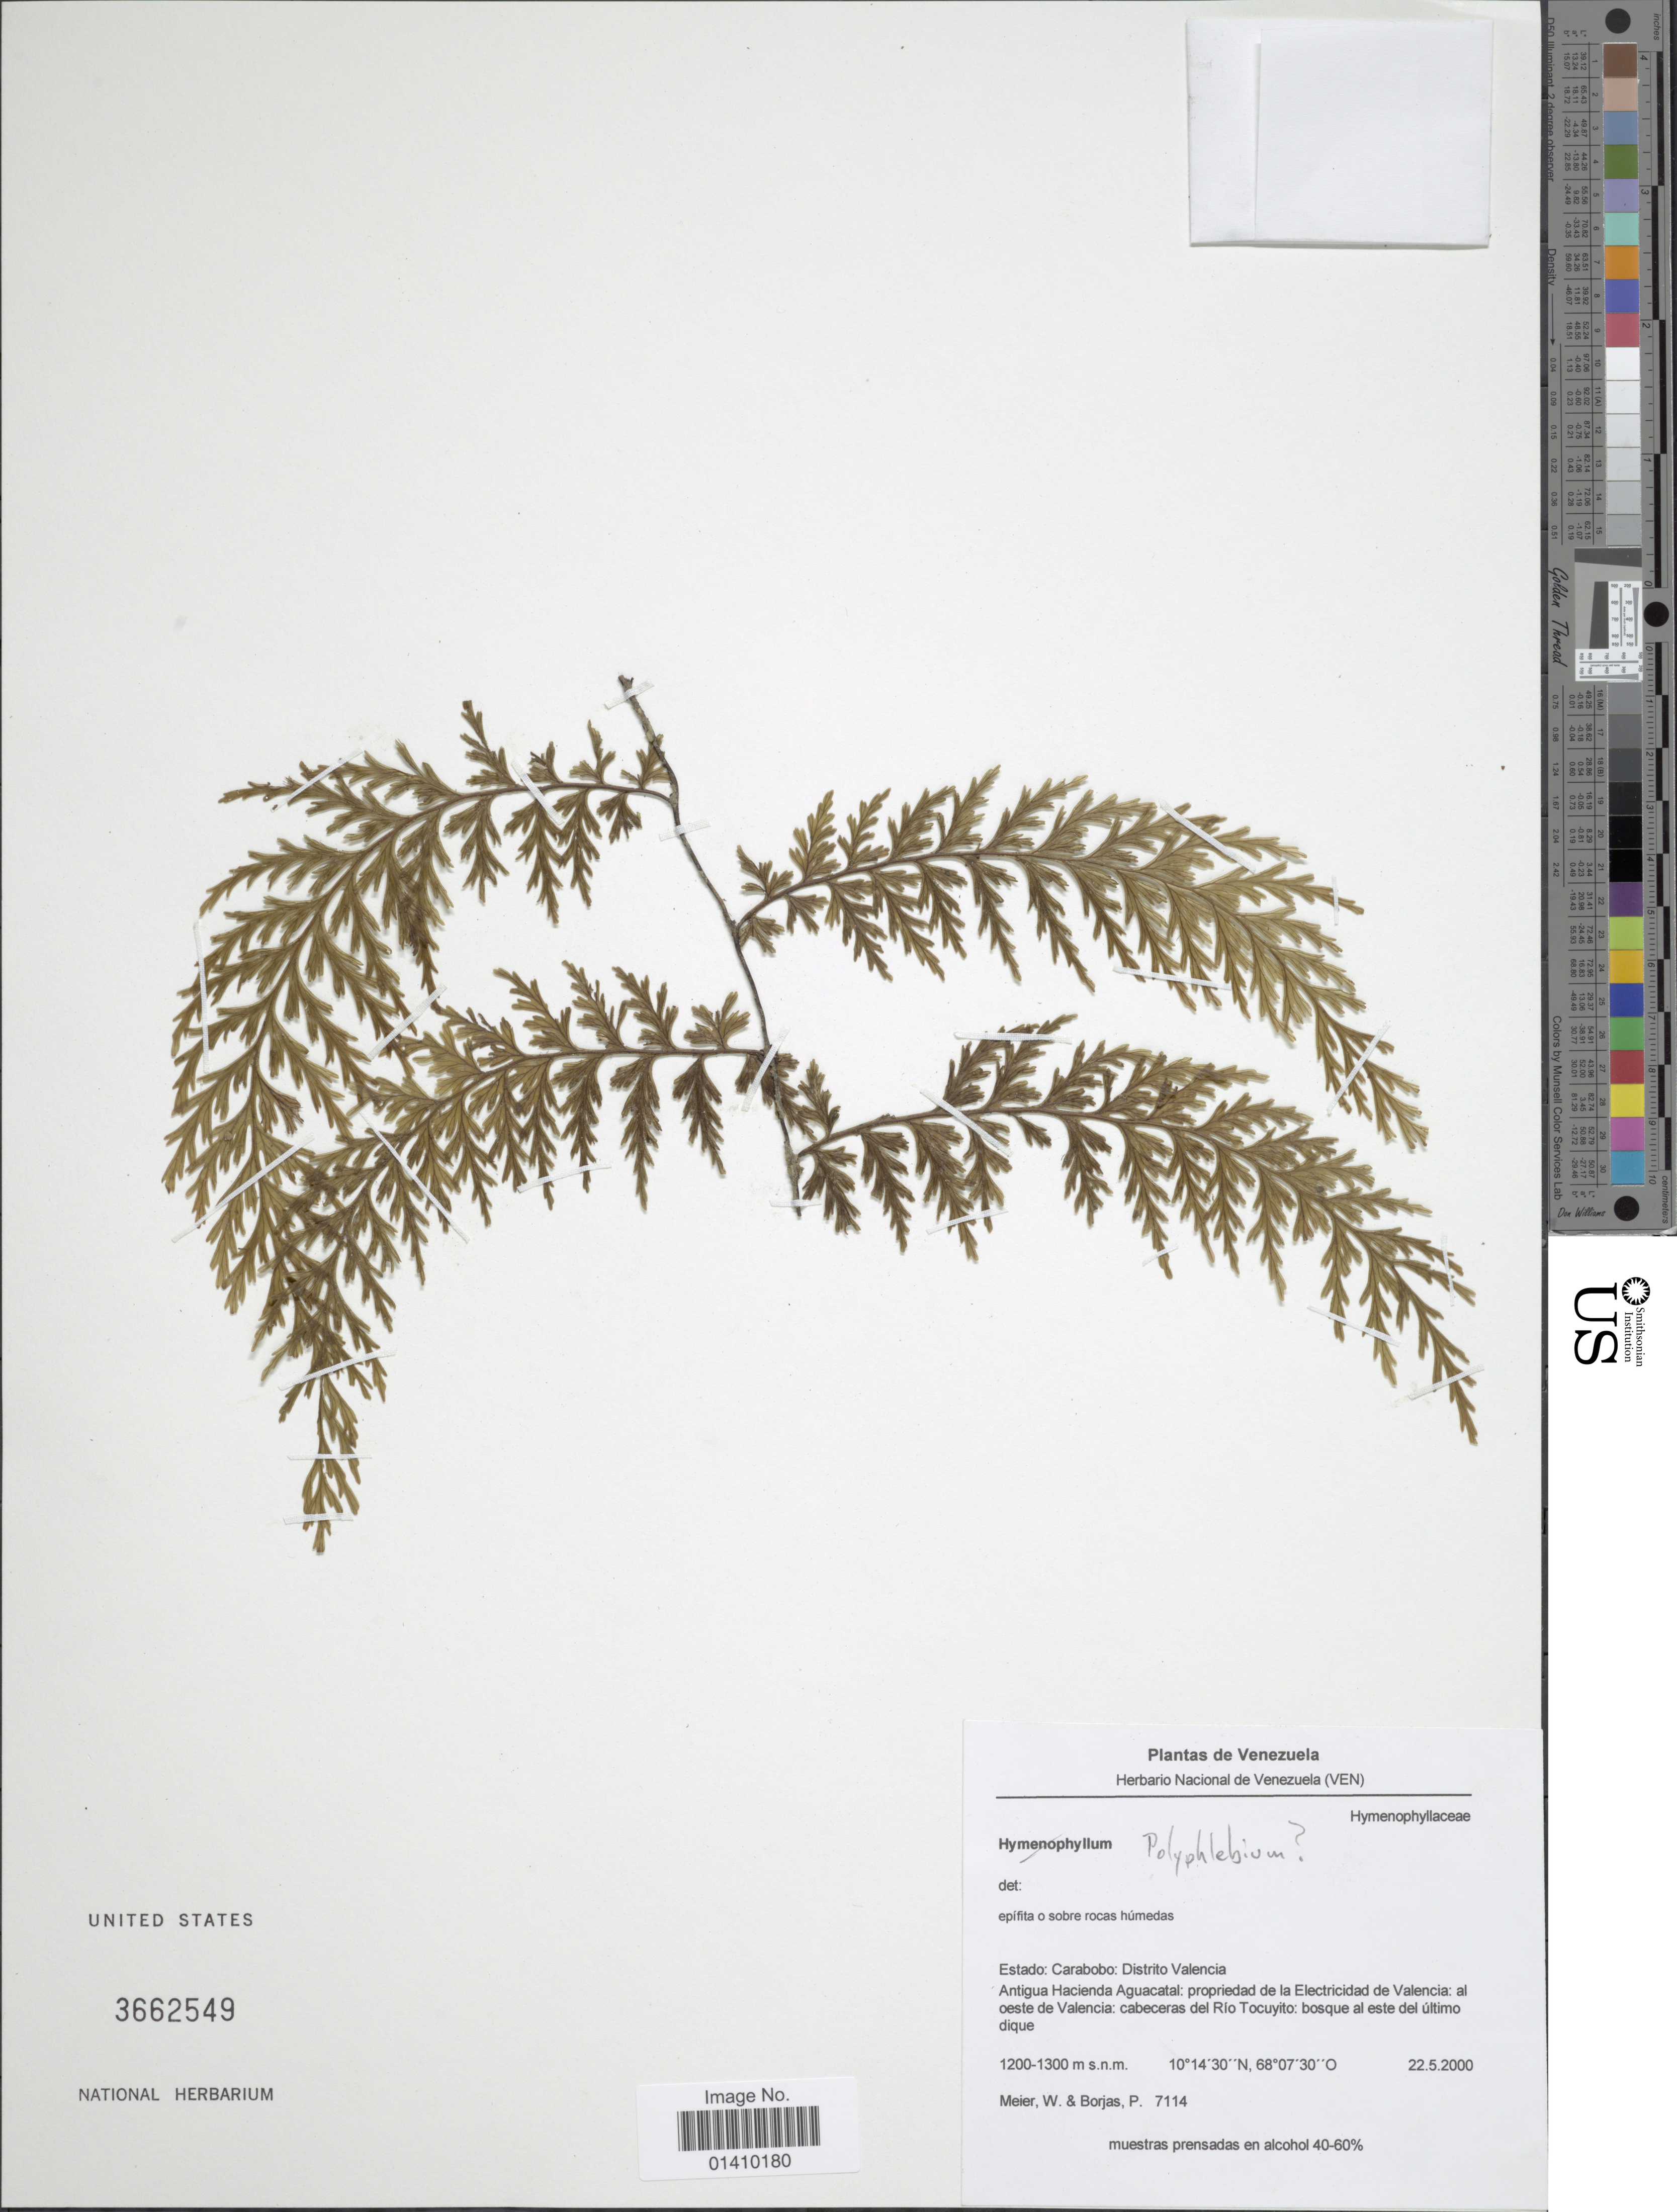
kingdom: Plantae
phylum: Tracheophyta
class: Polypodiopsida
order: Hymenophyllales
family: Hymenophyllaceae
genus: Polyphlebium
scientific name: Polyphlebium sp.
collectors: W. Meier & P. Borjas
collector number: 7114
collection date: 2000-05-22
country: Venezuela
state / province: Carabobo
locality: Distrito Valencia. Antigua Hacienda Aguacatal: propriedad del a Electricidad de Valencia: al oeste de Valencia; cabeceras del Rio Tocuyito: bosque el este del ultimo dique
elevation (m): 1200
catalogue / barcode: US 3662549